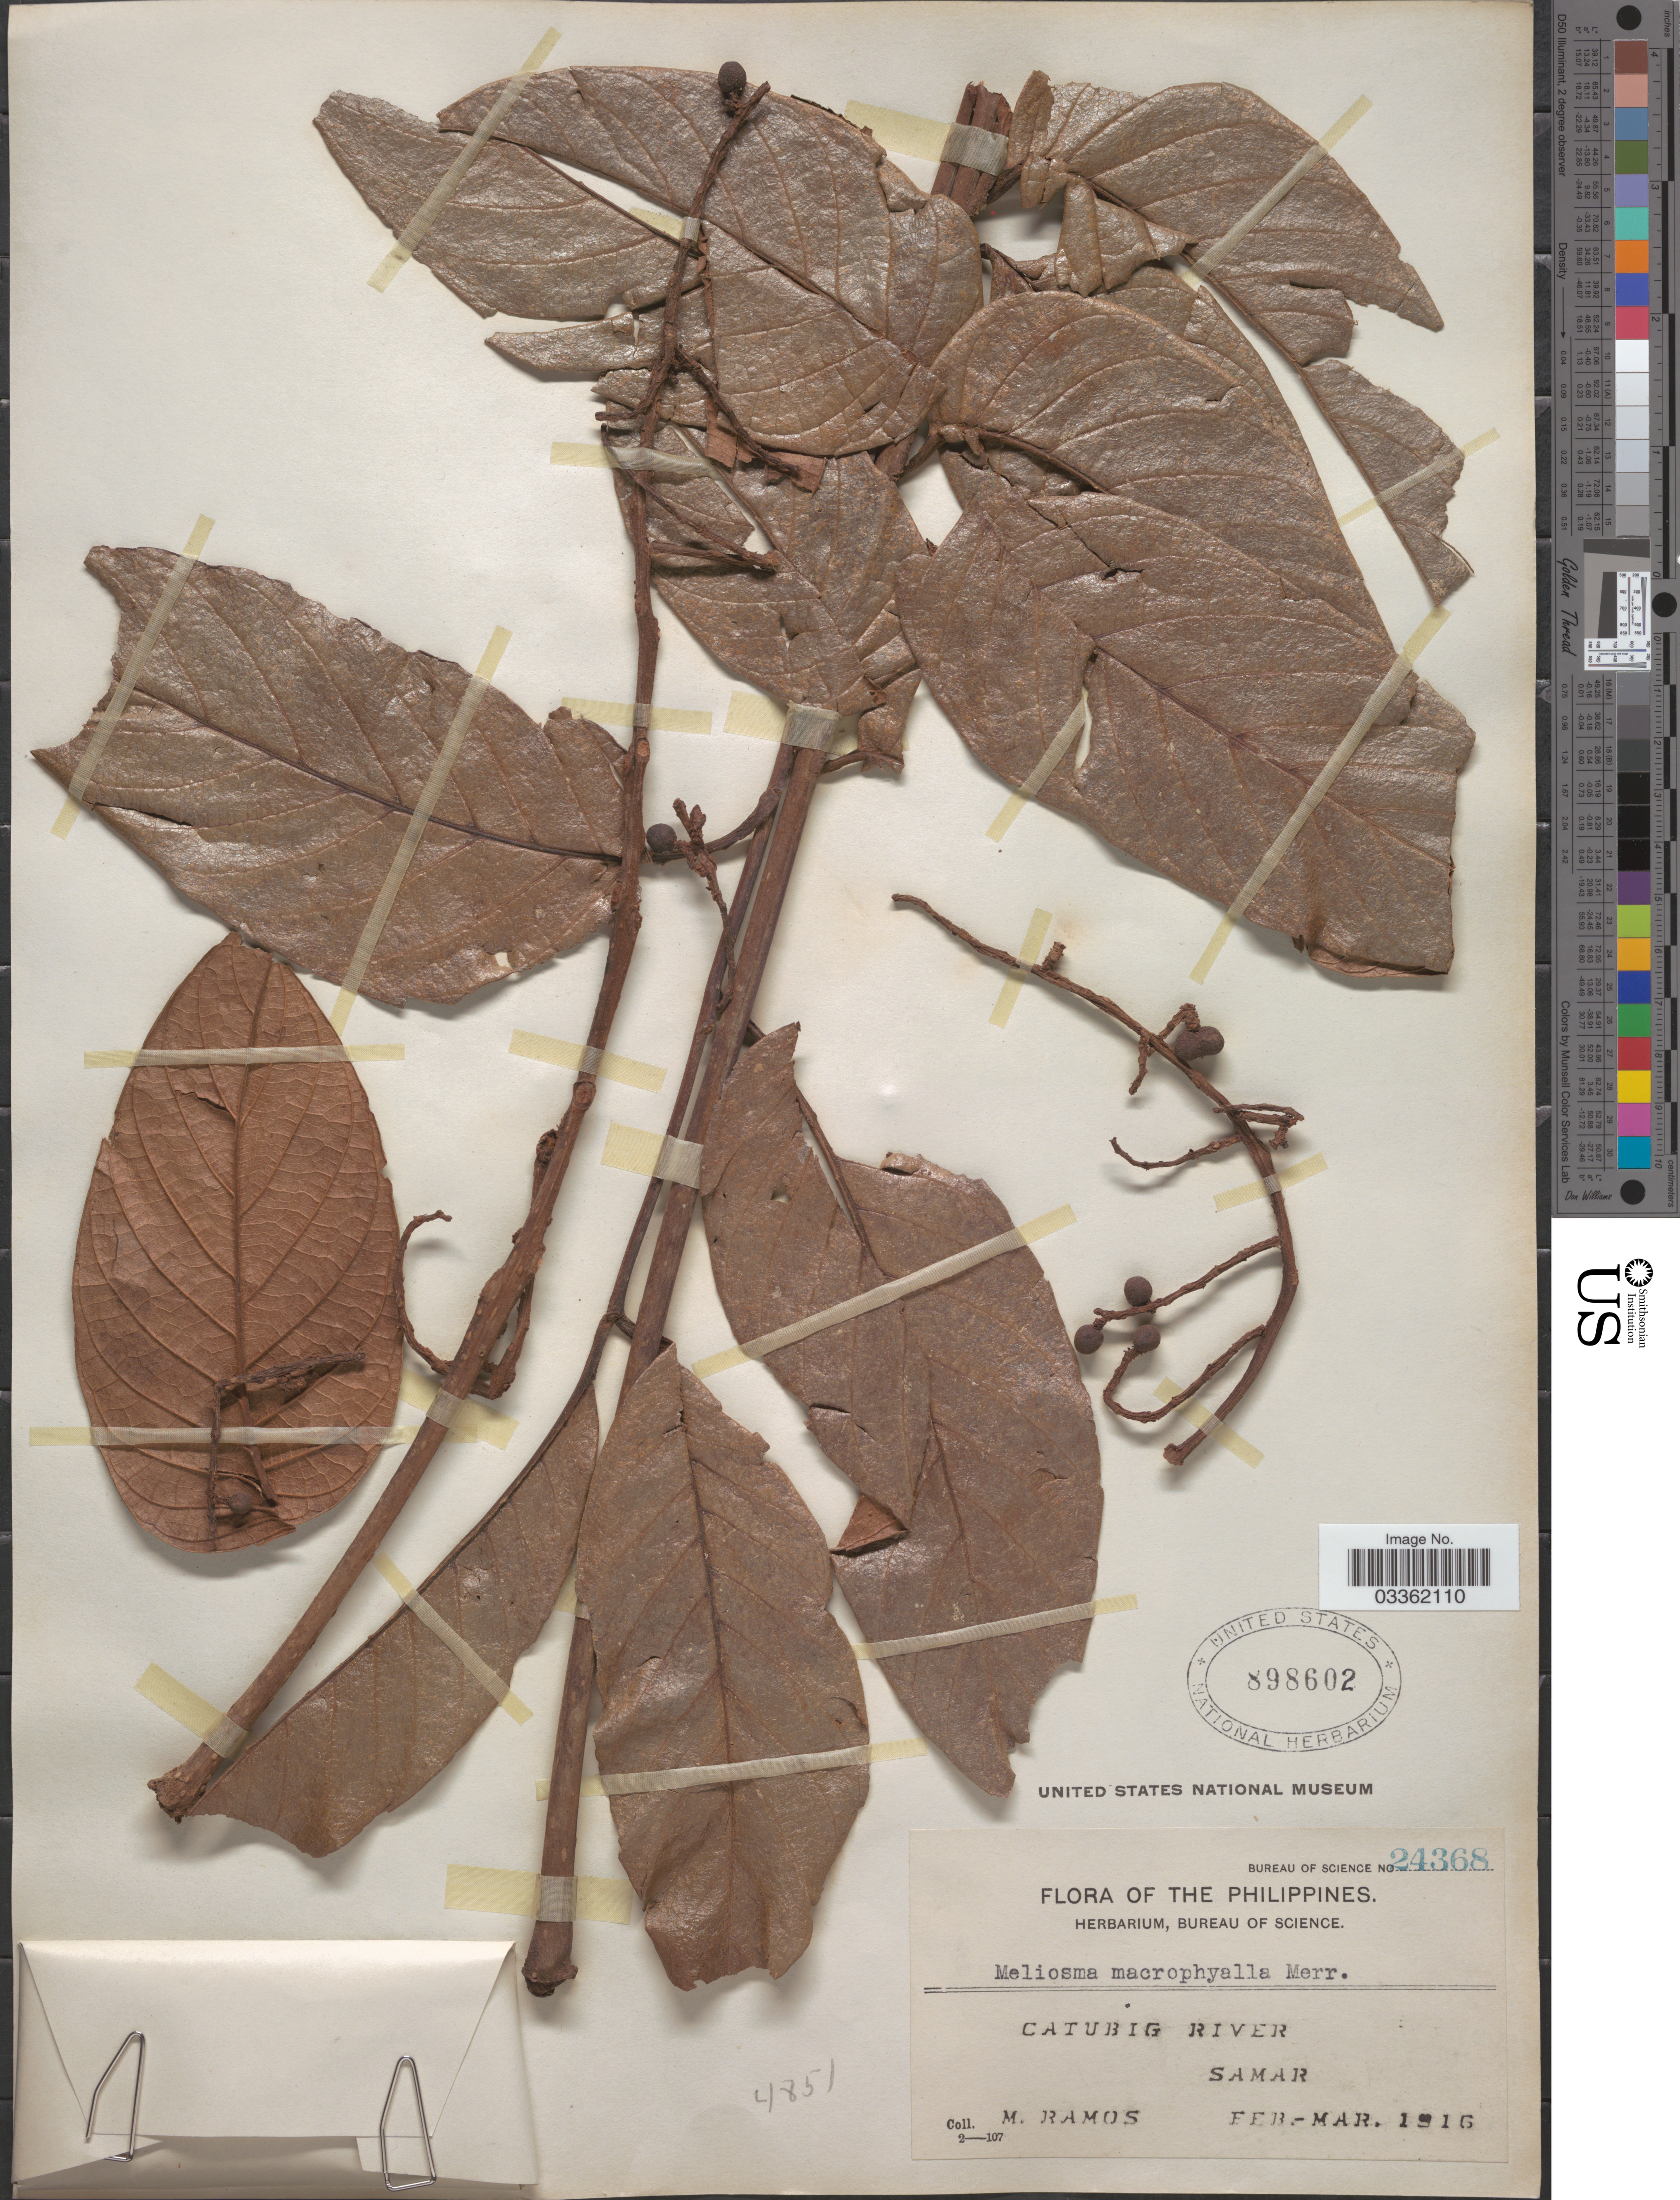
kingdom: Plantae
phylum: Tracheophyta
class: Magnoliopsida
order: Proteales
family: Sabiaceae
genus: Meliosma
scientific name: Meliosma macrophylla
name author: Merr.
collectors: M. Ramos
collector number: Bureau of Science 24368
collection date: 1916-02/1916-03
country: Philippines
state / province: Eastern Visayas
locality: Catubig River. Samar.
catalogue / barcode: US 898602